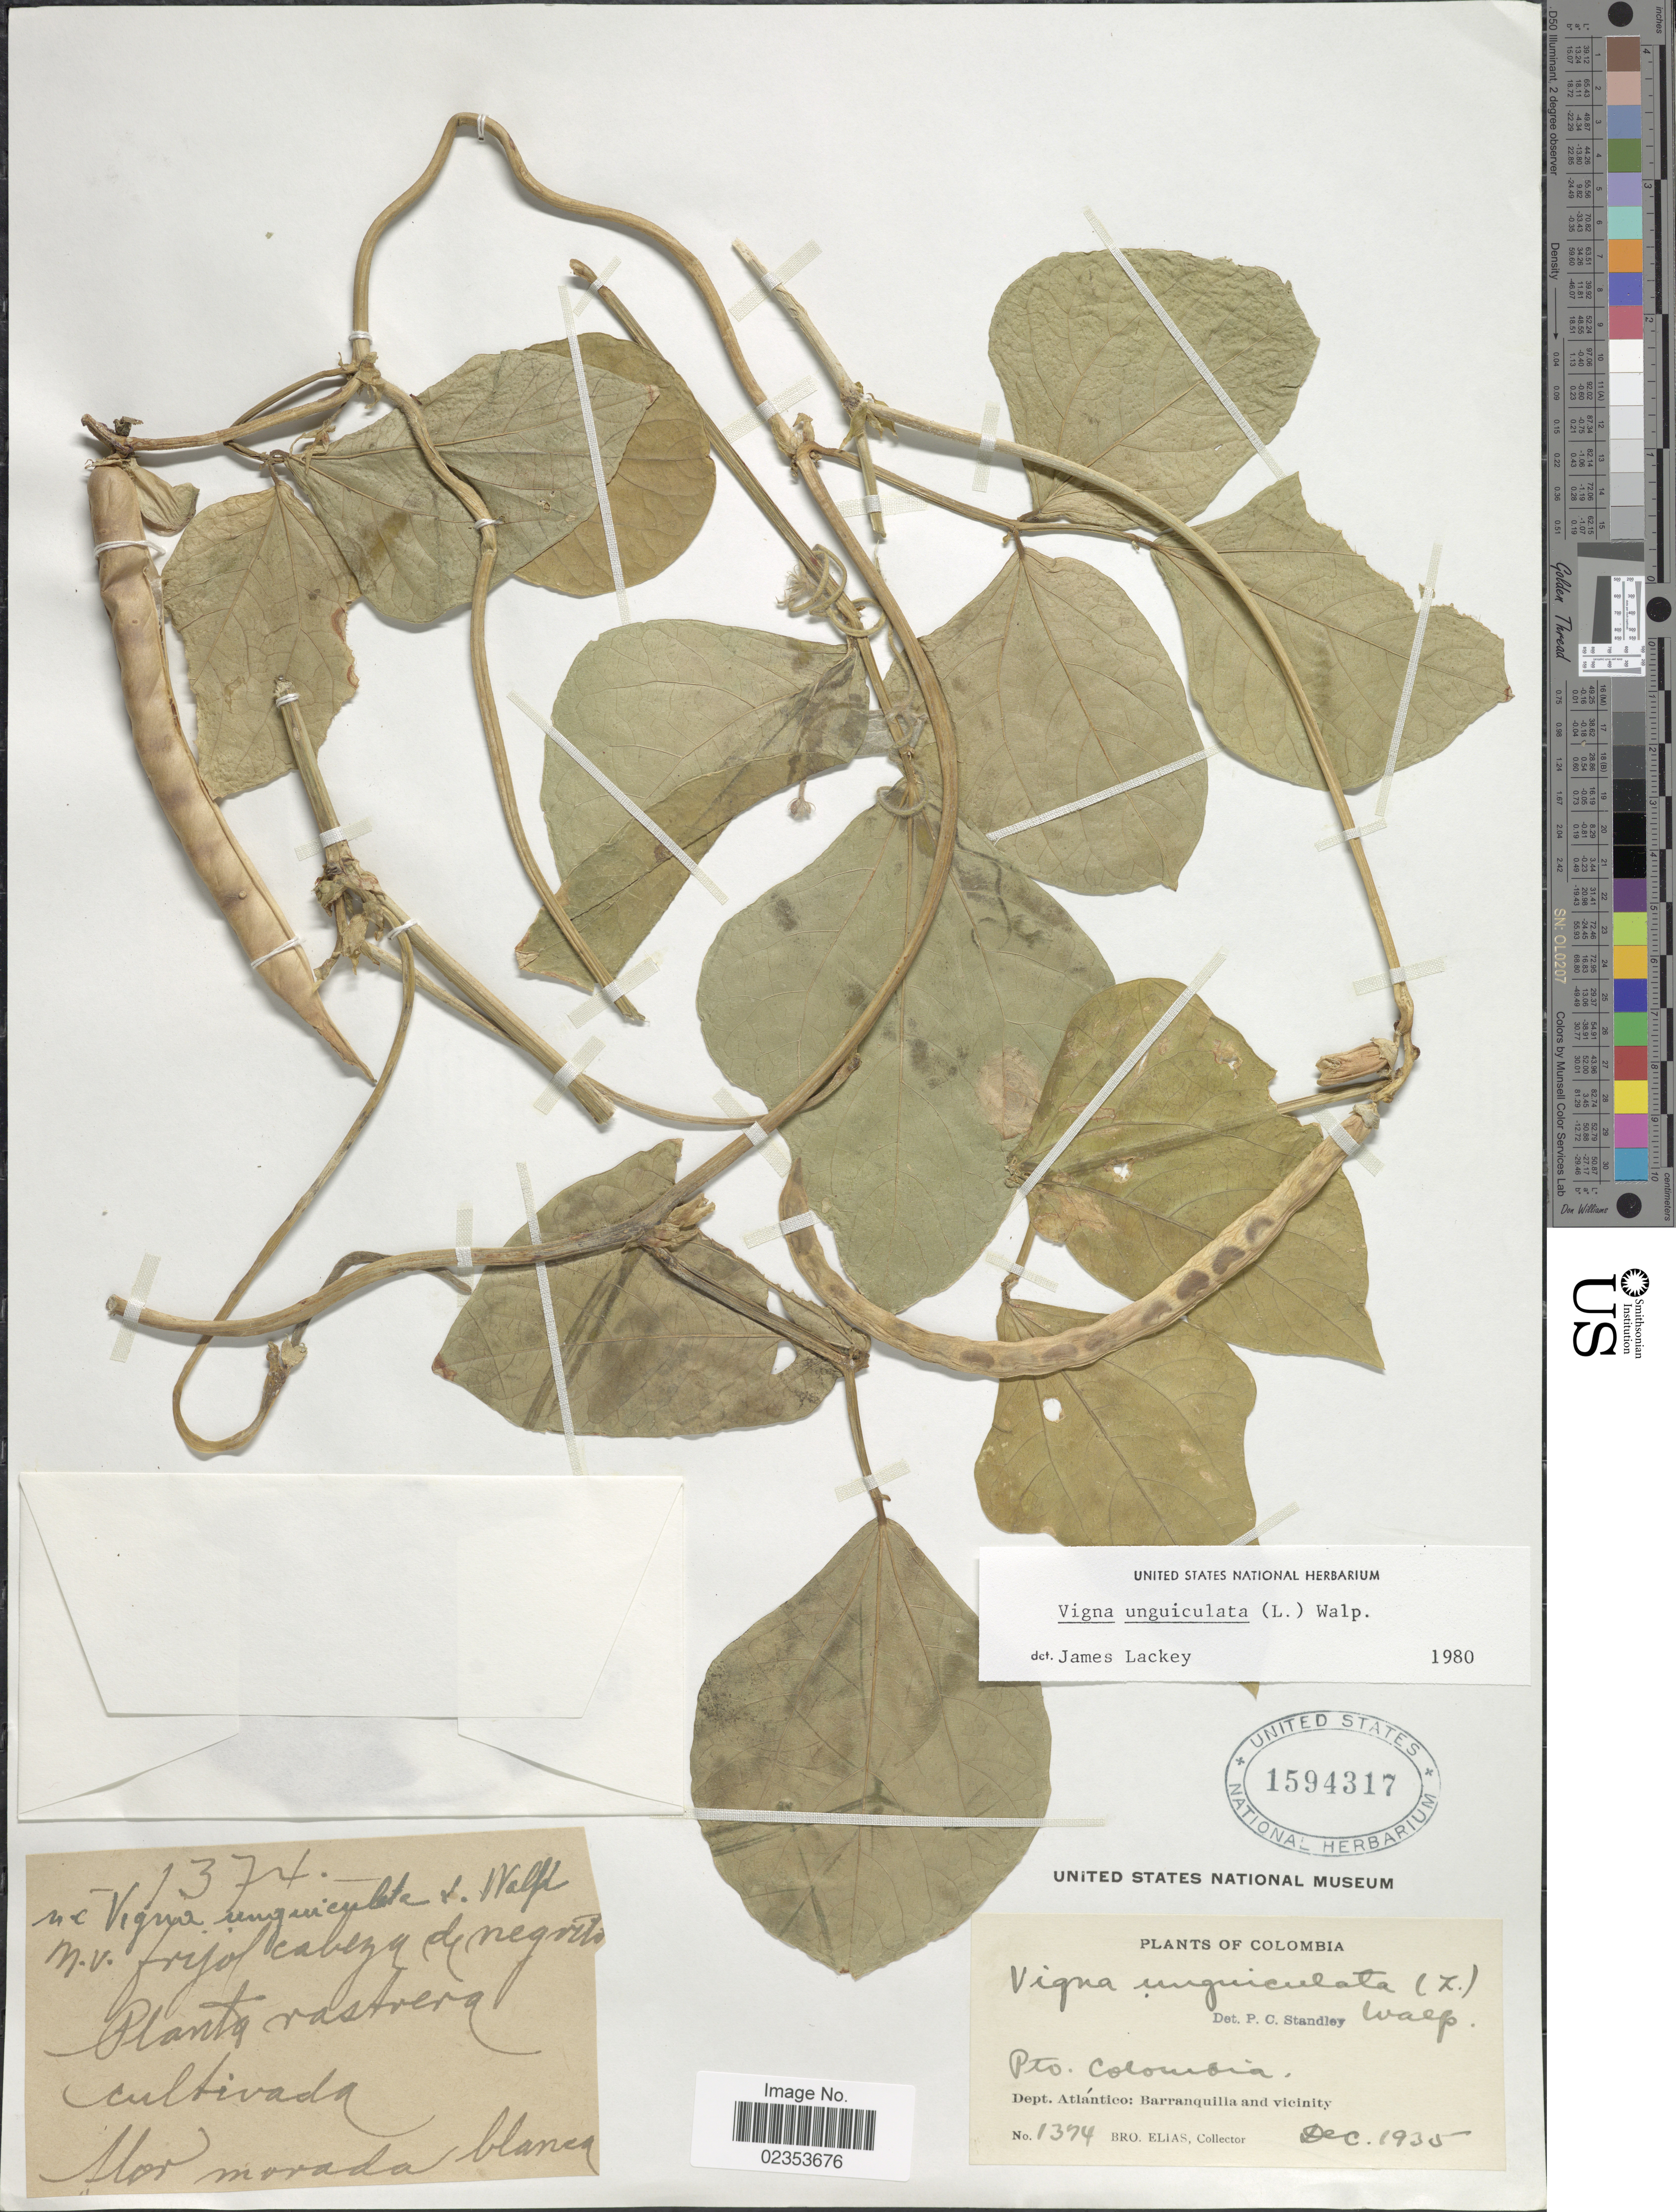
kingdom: Plantae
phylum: Tracheophyta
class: Magnoliopsida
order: Fabales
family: Fabaceae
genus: Vigna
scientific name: Vigna unguiculata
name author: (L.) Walp.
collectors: Bro. Elias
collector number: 1374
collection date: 1935-12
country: Colombia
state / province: Atlántico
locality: Pto. Columbia. Dept. Atlantico: Barranquilla and vicinity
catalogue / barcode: US 1594317